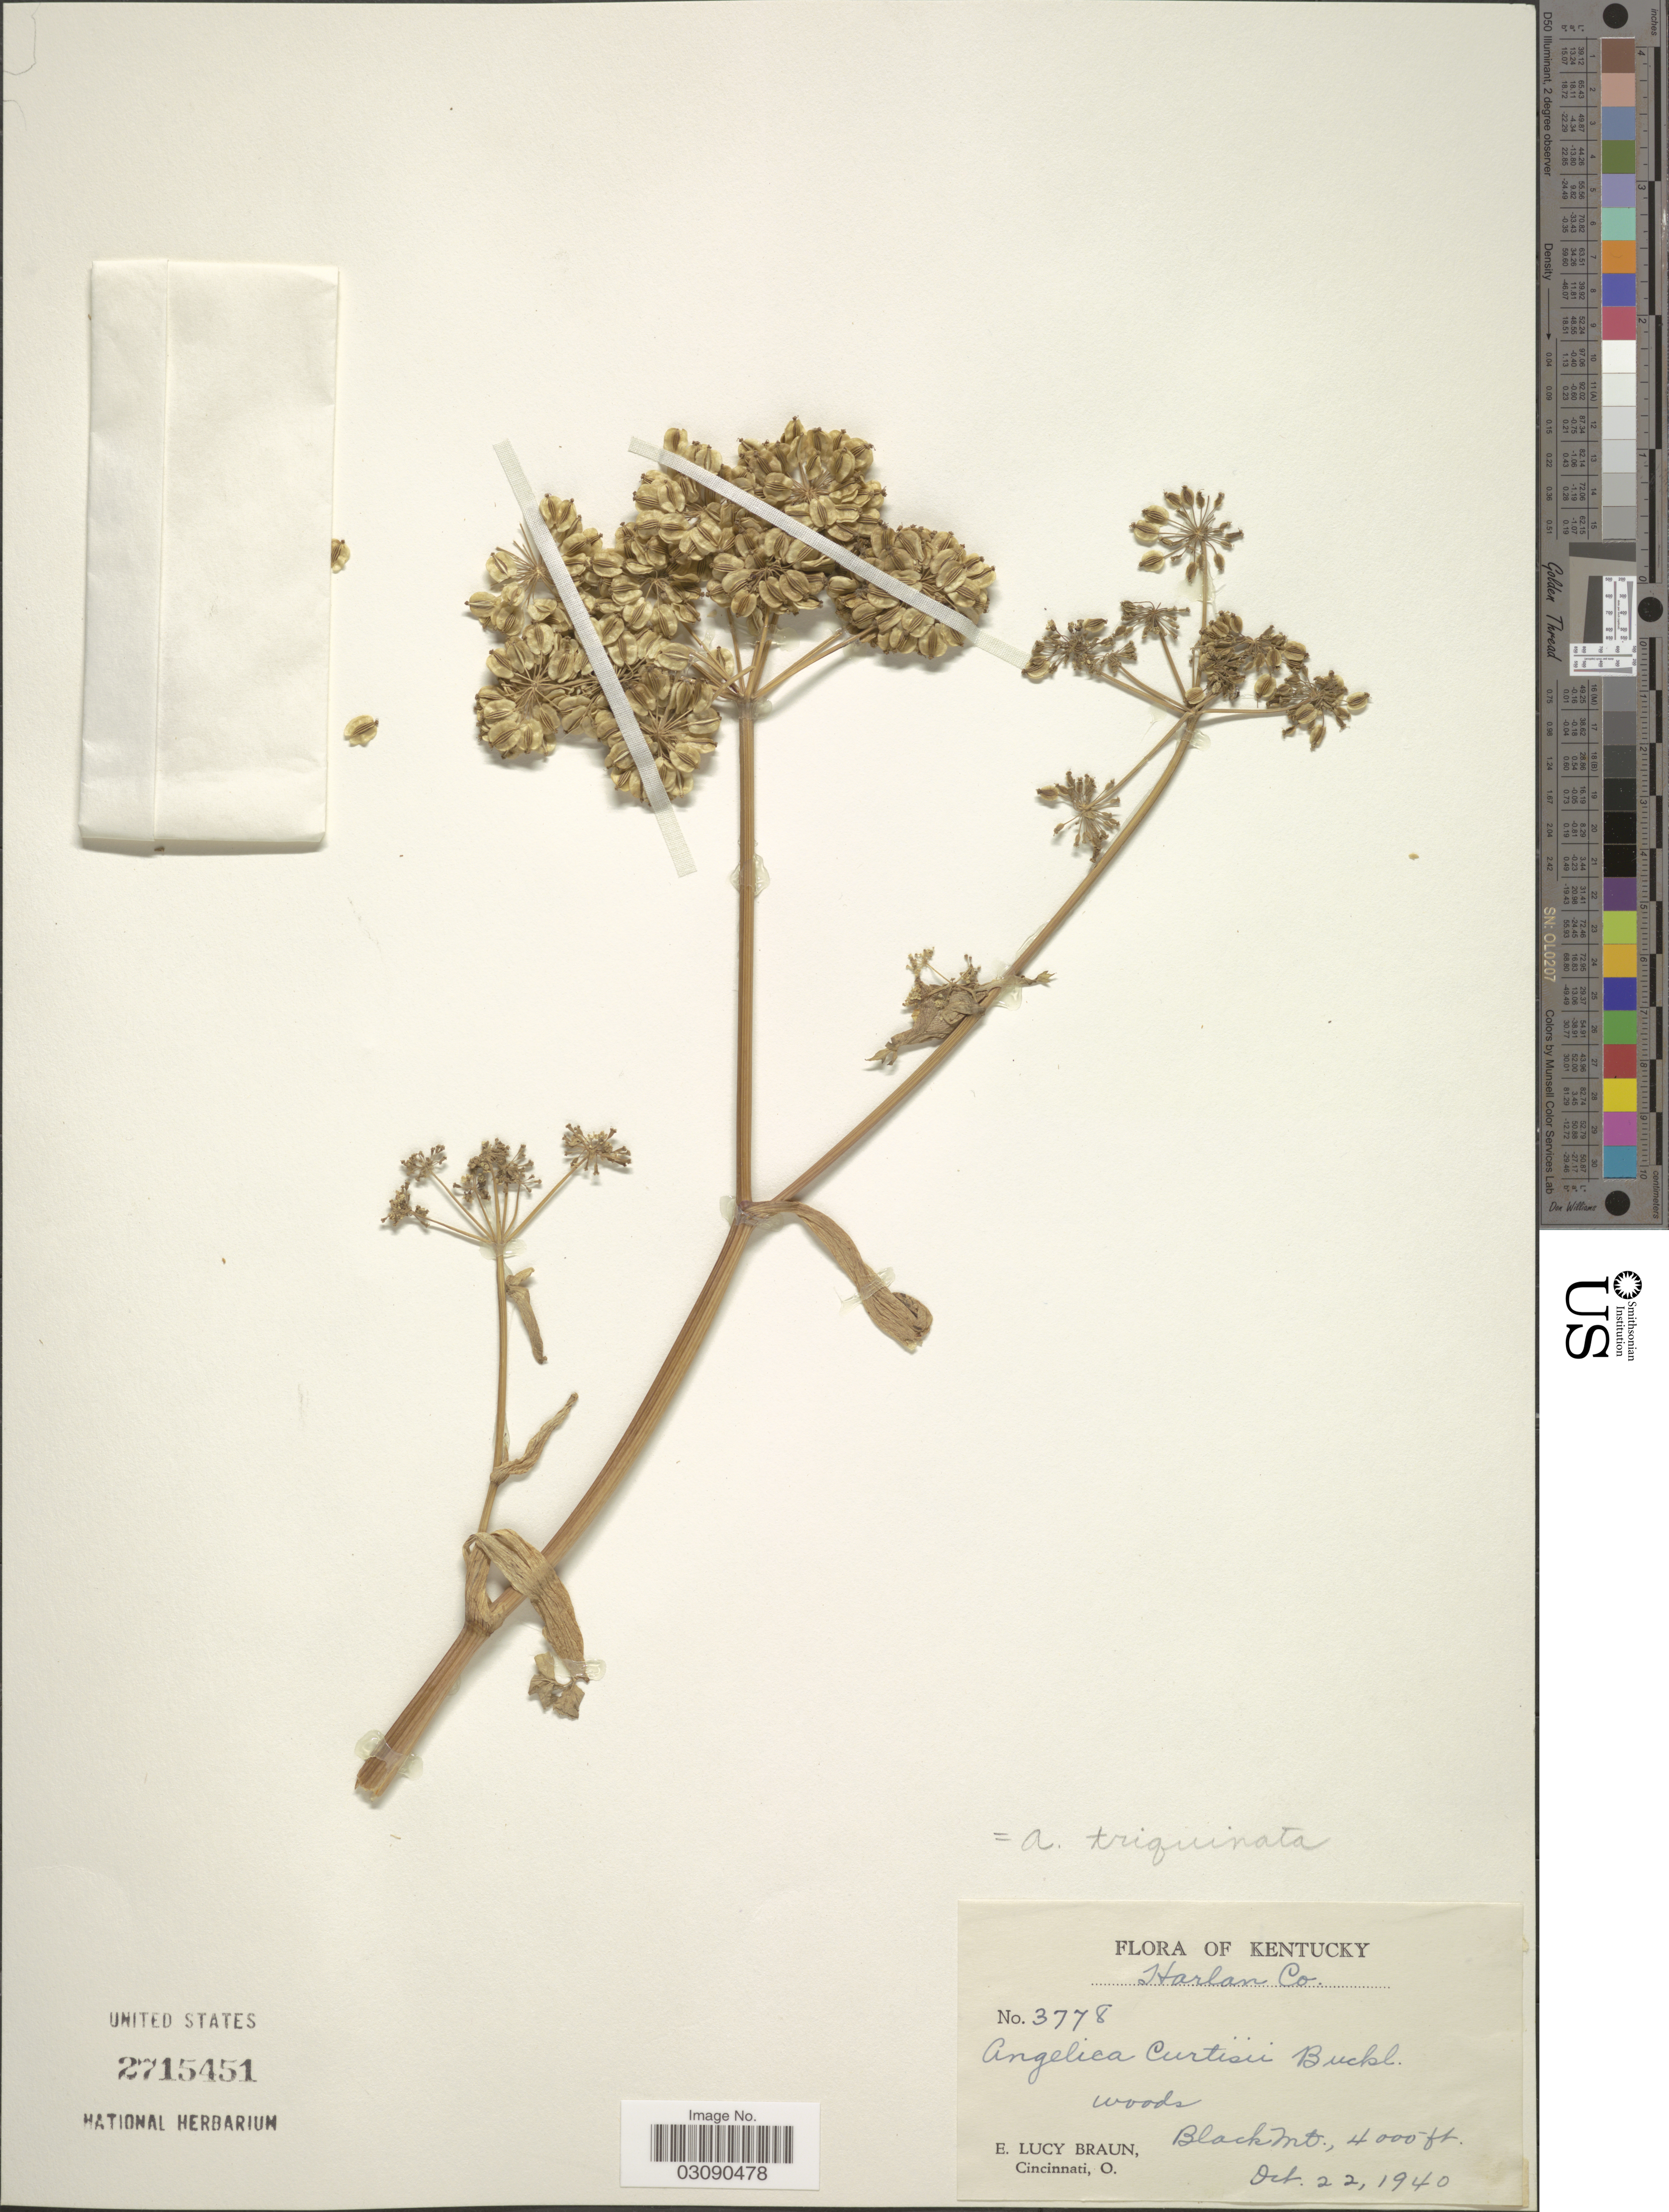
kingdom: Plantae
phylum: Tracheophyta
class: Magnoliopsida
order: Apiales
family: Apiaceae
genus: Angelica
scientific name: Angelica triquinata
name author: Michx.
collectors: E. L. Braun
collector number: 3778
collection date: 1940-10-22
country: United States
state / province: Kentucky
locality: Harlan Co. Black Mt.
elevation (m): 1219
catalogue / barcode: US 2715451